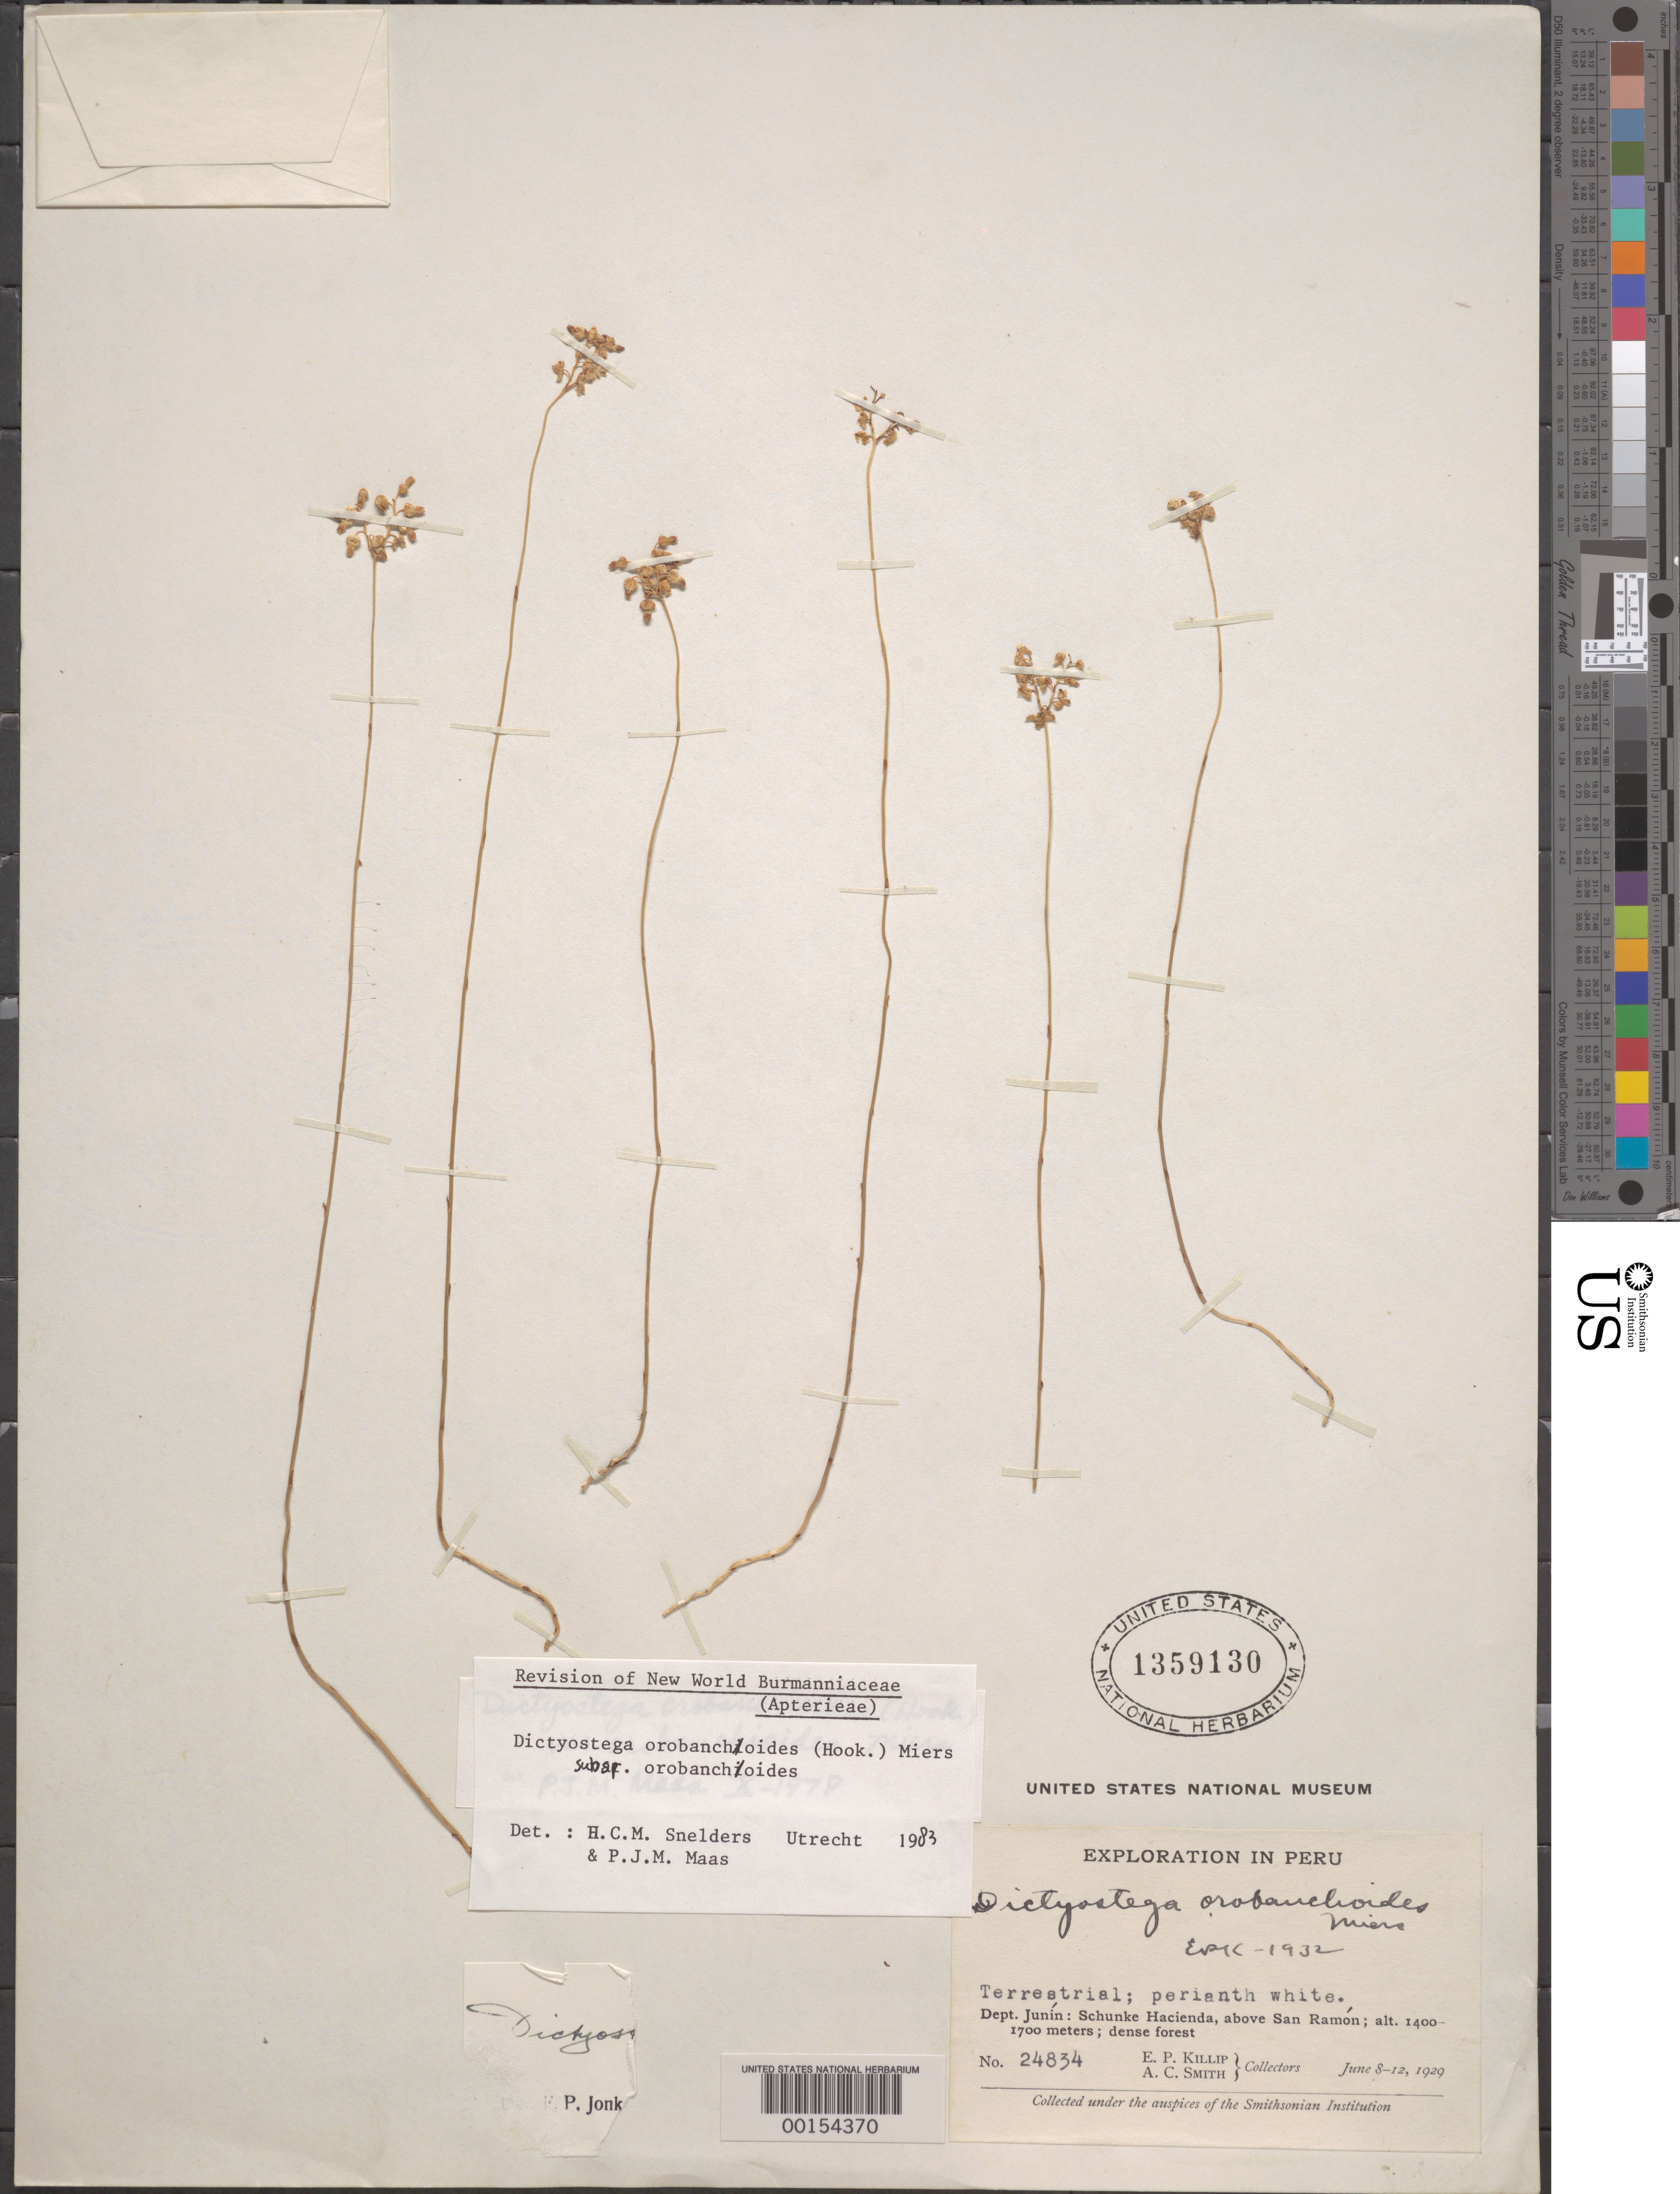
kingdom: Plantae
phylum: Tracheophyta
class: Liliopsida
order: Dioscoreales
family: Burmanniaceae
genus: Dictyostega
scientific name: Dictyostega orobanchoides subsp. orobanchoides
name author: (Hook.) Miers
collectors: E. P. Killip & A. C. Smith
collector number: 24834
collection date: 1929-06-08/1929-06-12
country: Peru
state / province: Junín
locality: Dept. Junín: Schunke Hacienda, above San Ramón.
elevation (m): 1400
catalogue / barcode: US 1359130